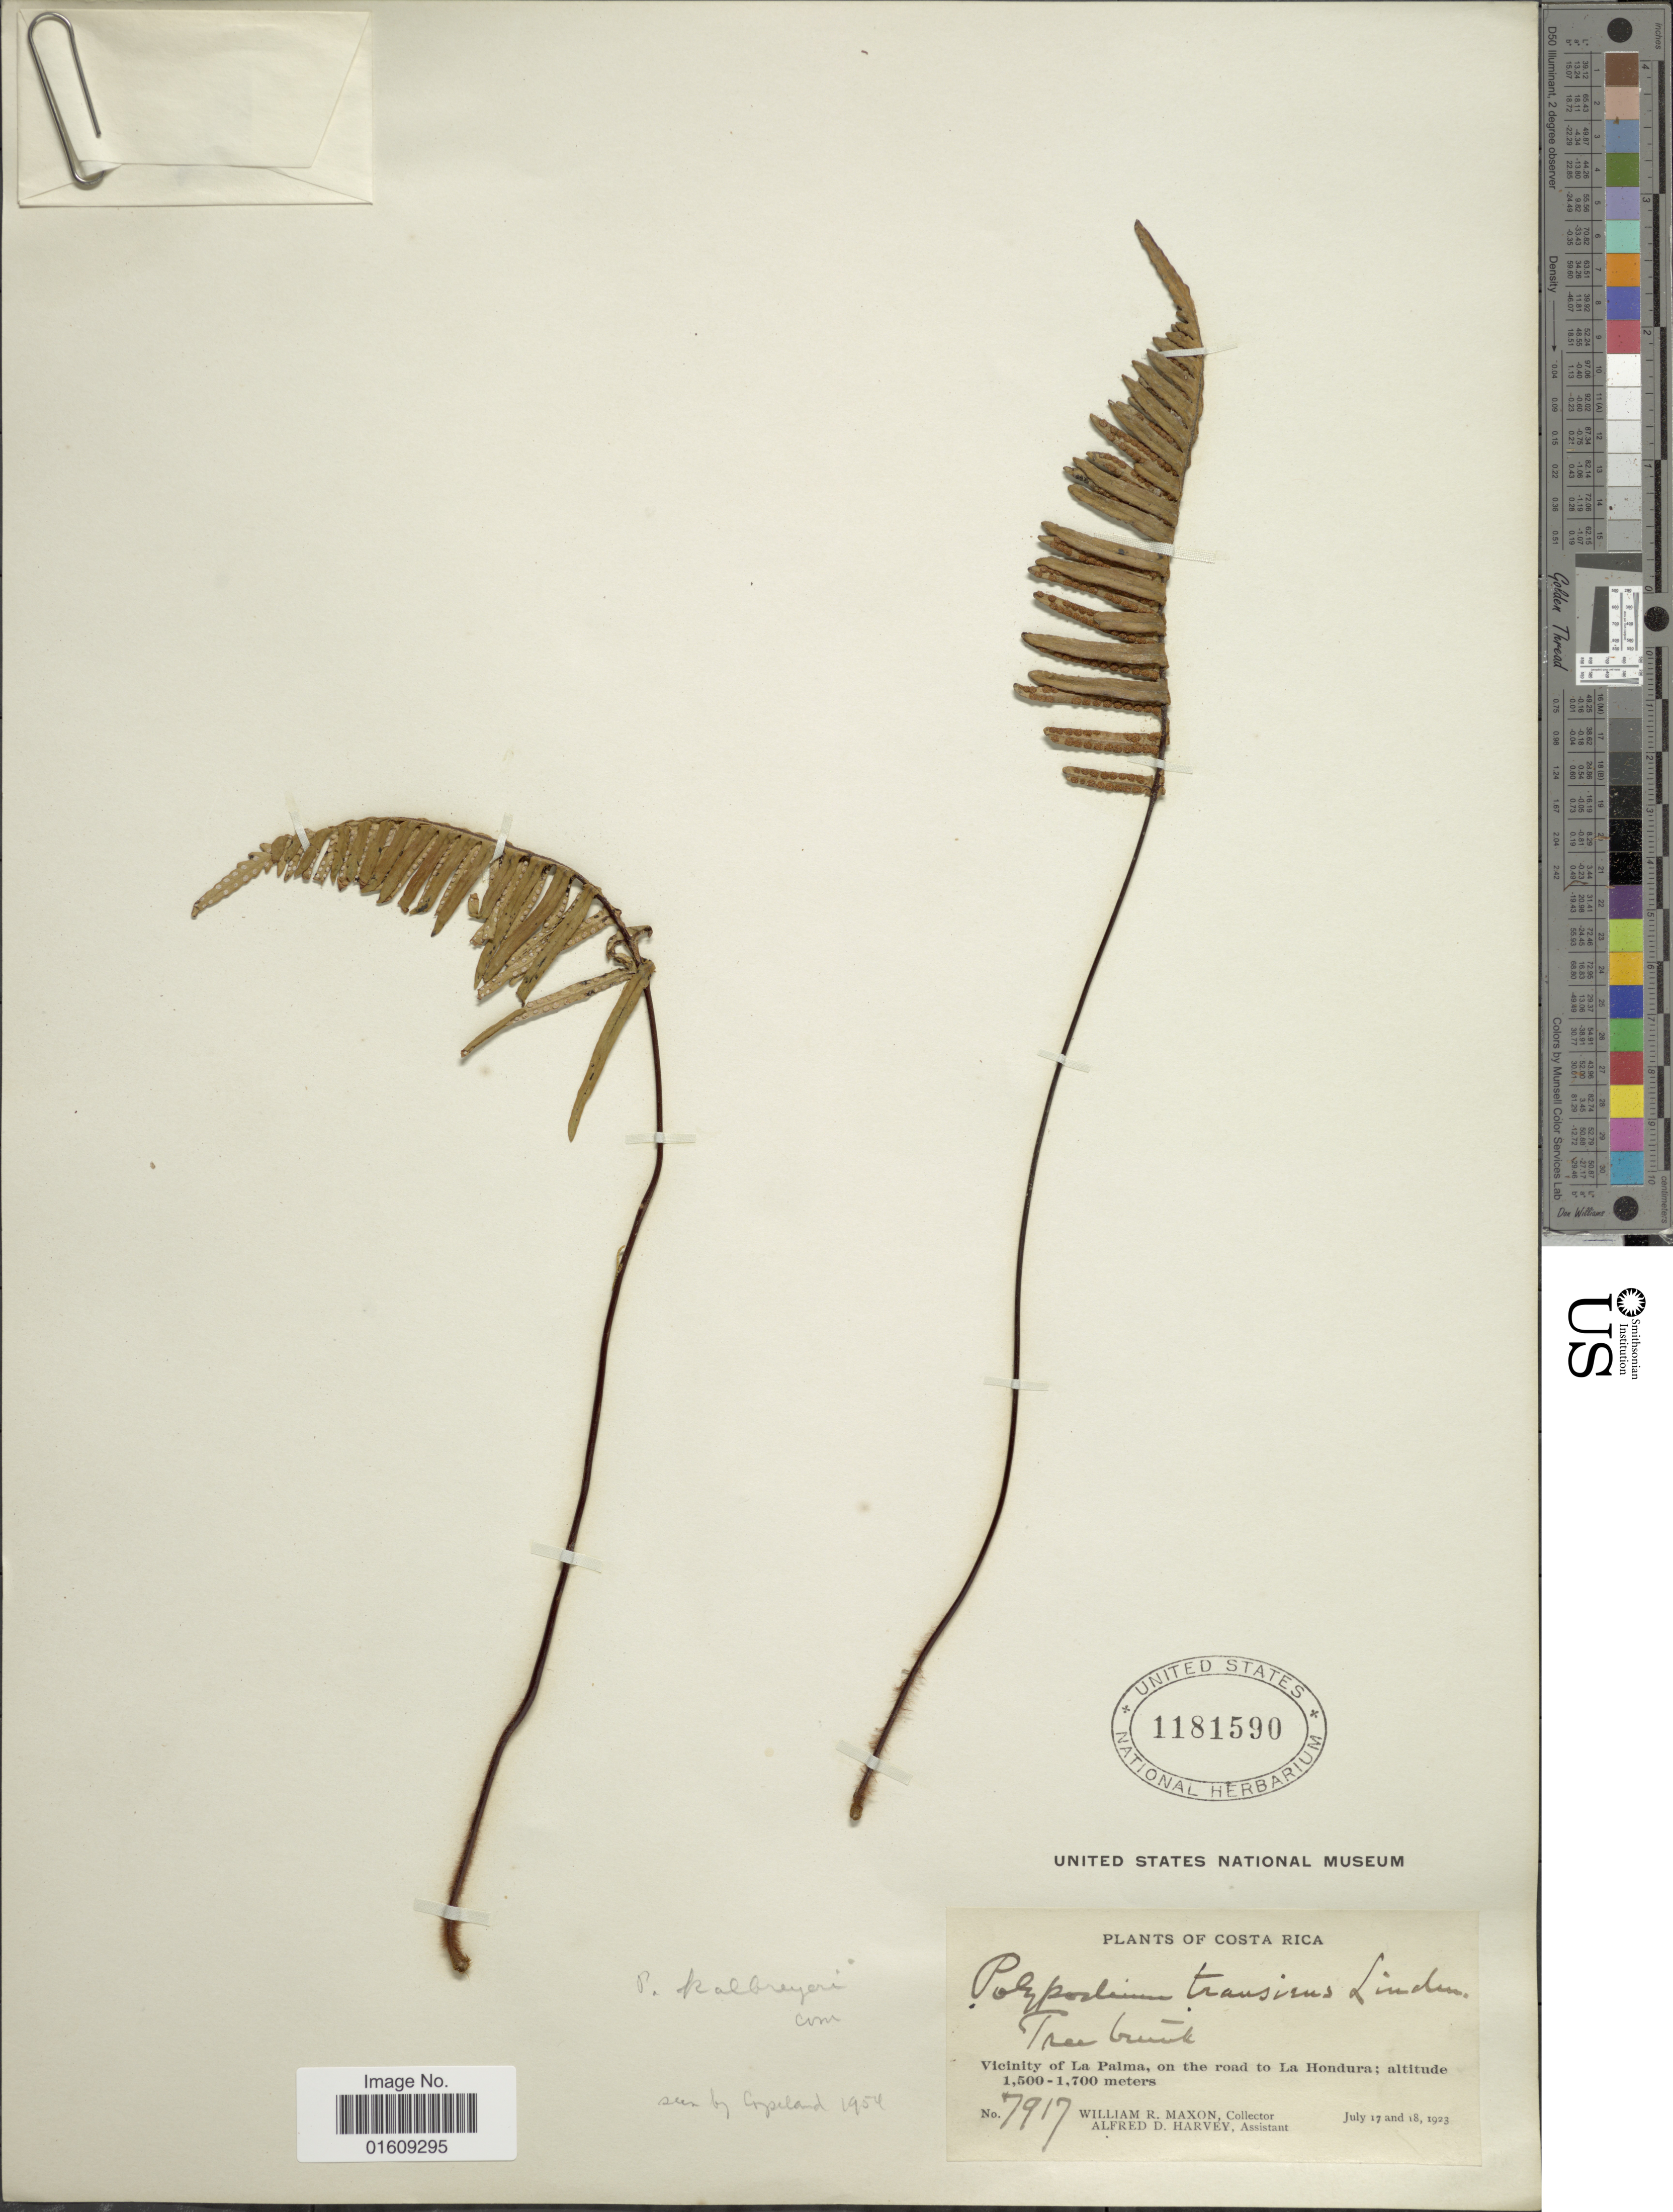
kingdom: Plantae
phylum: Tracheophyta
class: Polypodiopsida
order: Polypodiales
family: Polypodiaceae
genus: Ceradenia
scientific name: Ceradenia kalbreyeri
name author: (Baker) L.E. Bishop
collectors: W. R. Maxon & A. D. Harvey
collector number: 7917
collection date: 1923-07-17/1923-07-18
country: Costa Rica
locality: Costa Rica, Vicinity of La Palma, on the road to La Hondura.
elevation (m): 1500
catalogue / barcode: US 1181590